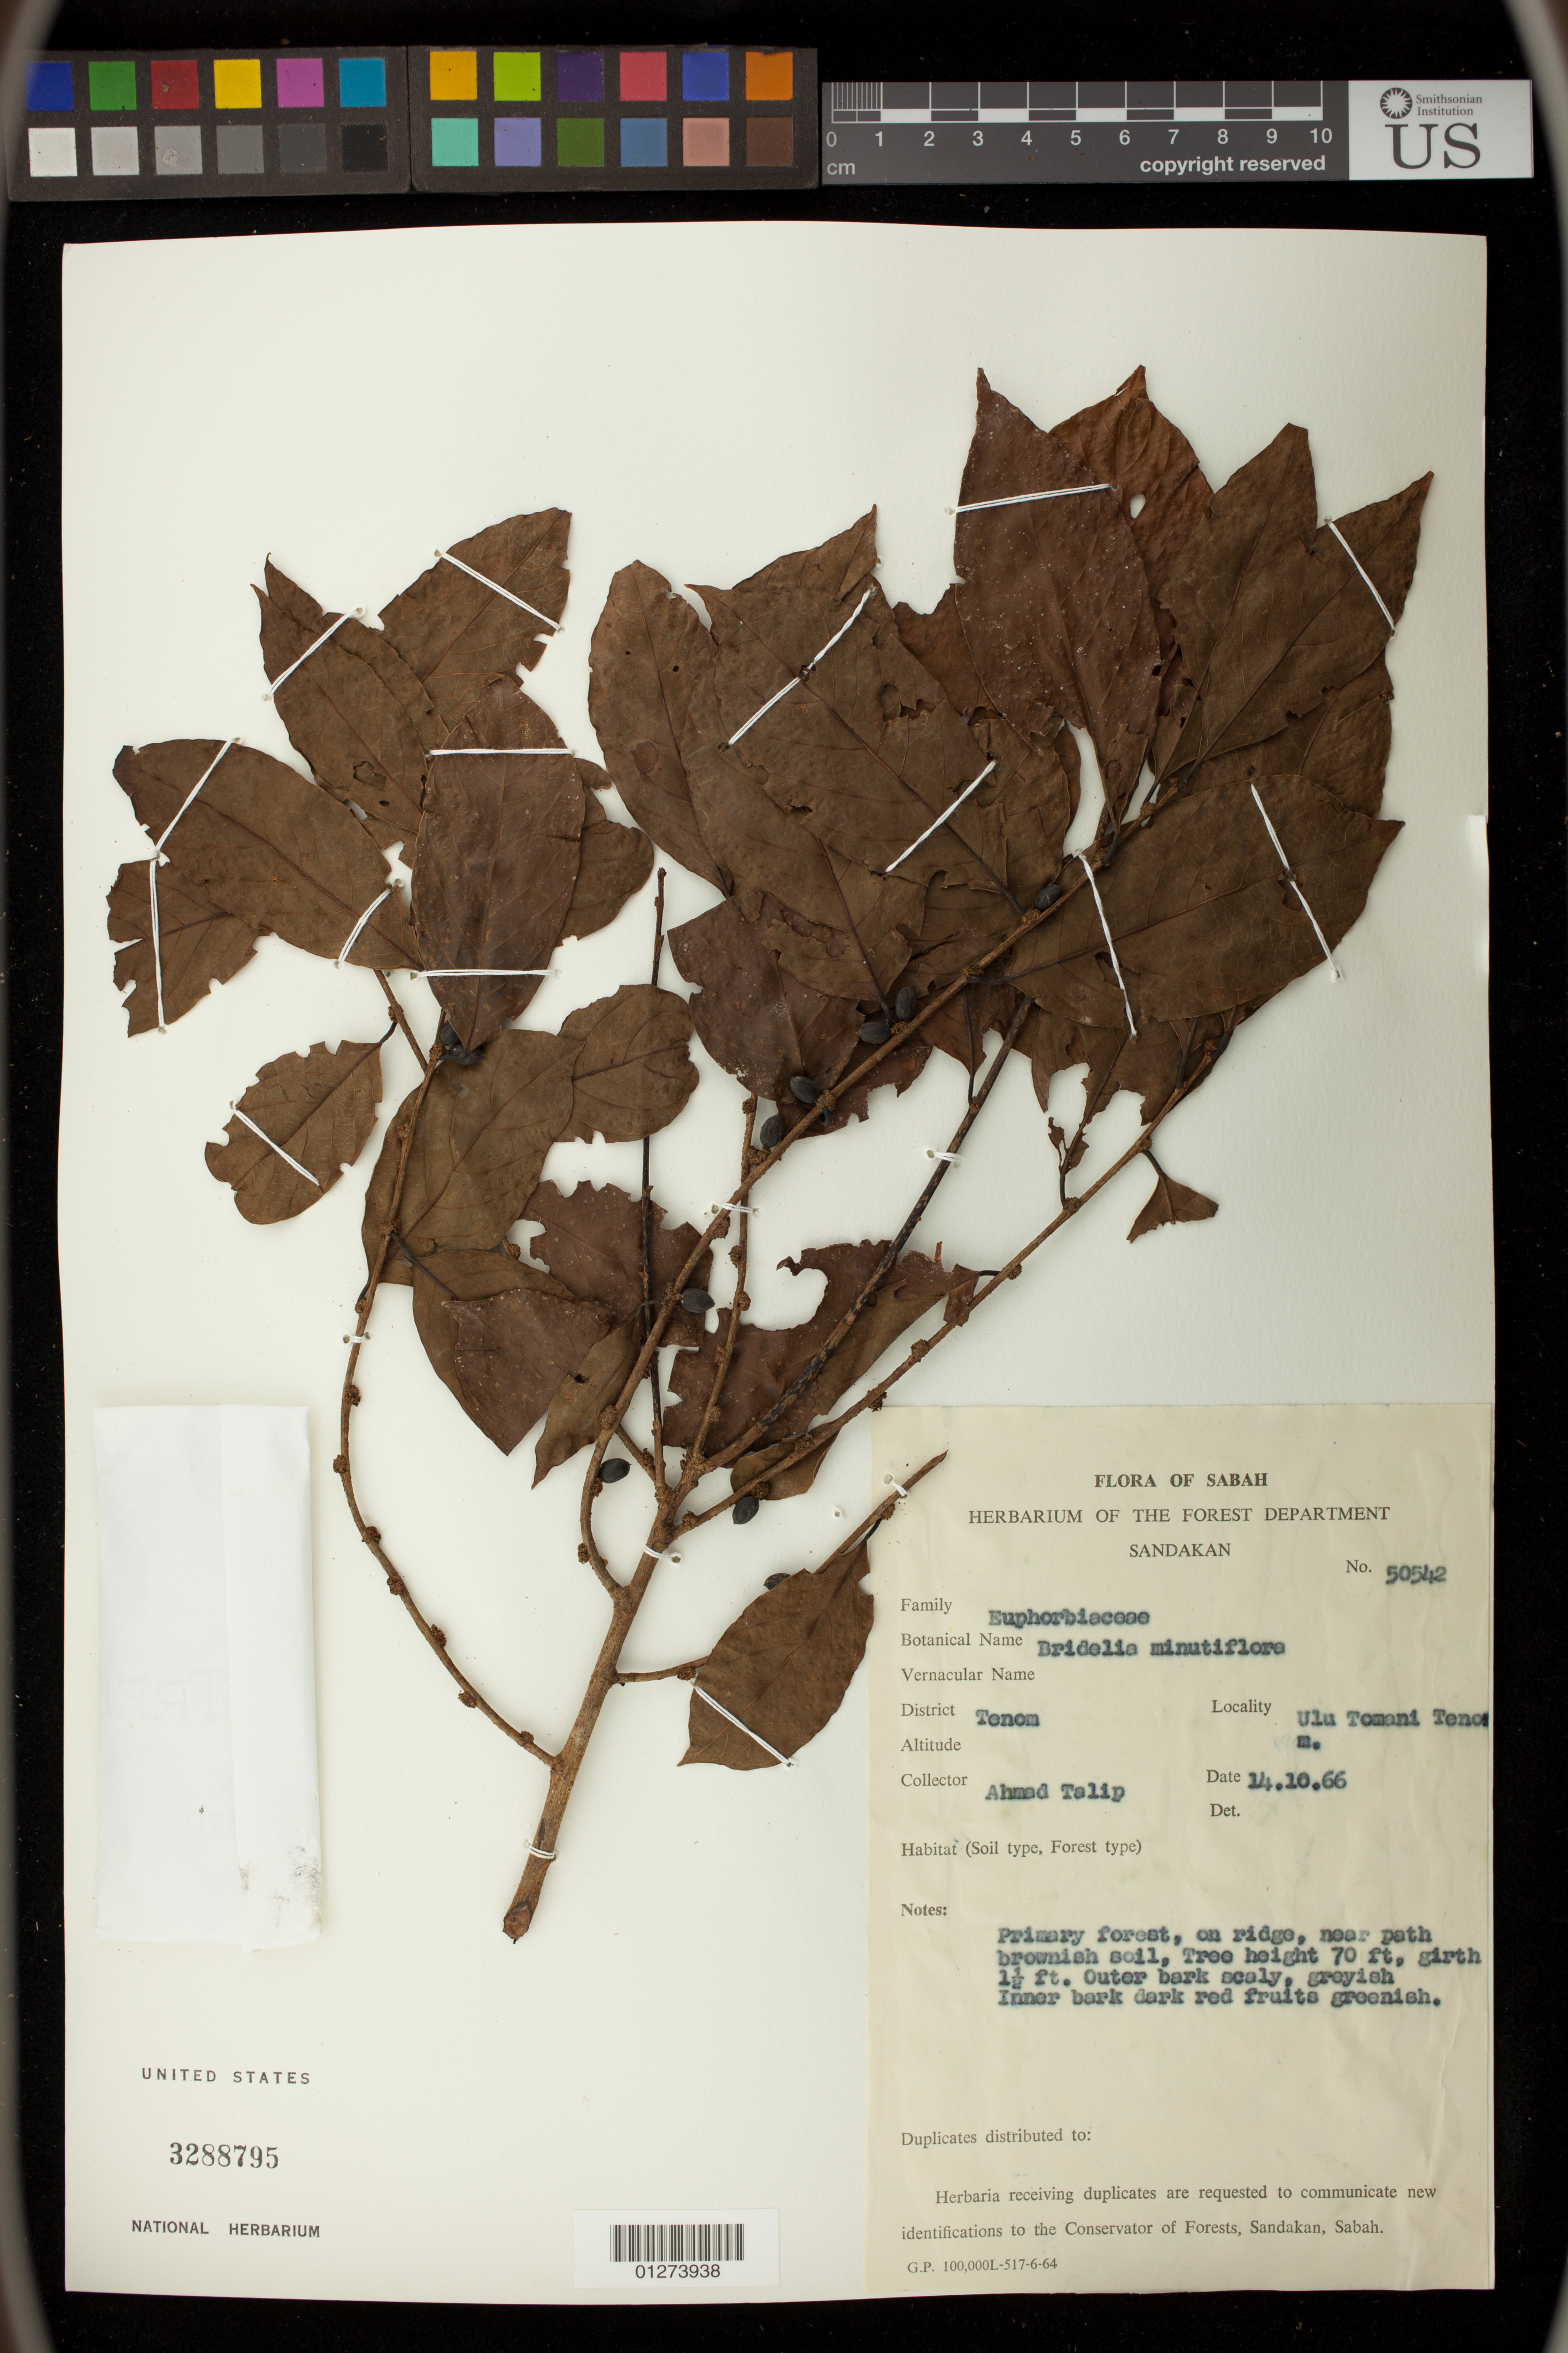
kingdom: Plantae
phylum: Tracheophyta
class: Magnoliopsida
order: Malpighiales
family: Phyllanthaceae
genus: Bridelia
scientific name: Bridelia insulana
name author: Hance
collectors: A. Talip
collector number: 50542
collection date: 1966-10-14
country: Malaysia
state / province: Sabah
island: Borneo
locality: Ulu Tomani Tenom, Tenom district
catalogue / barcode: US 3288795